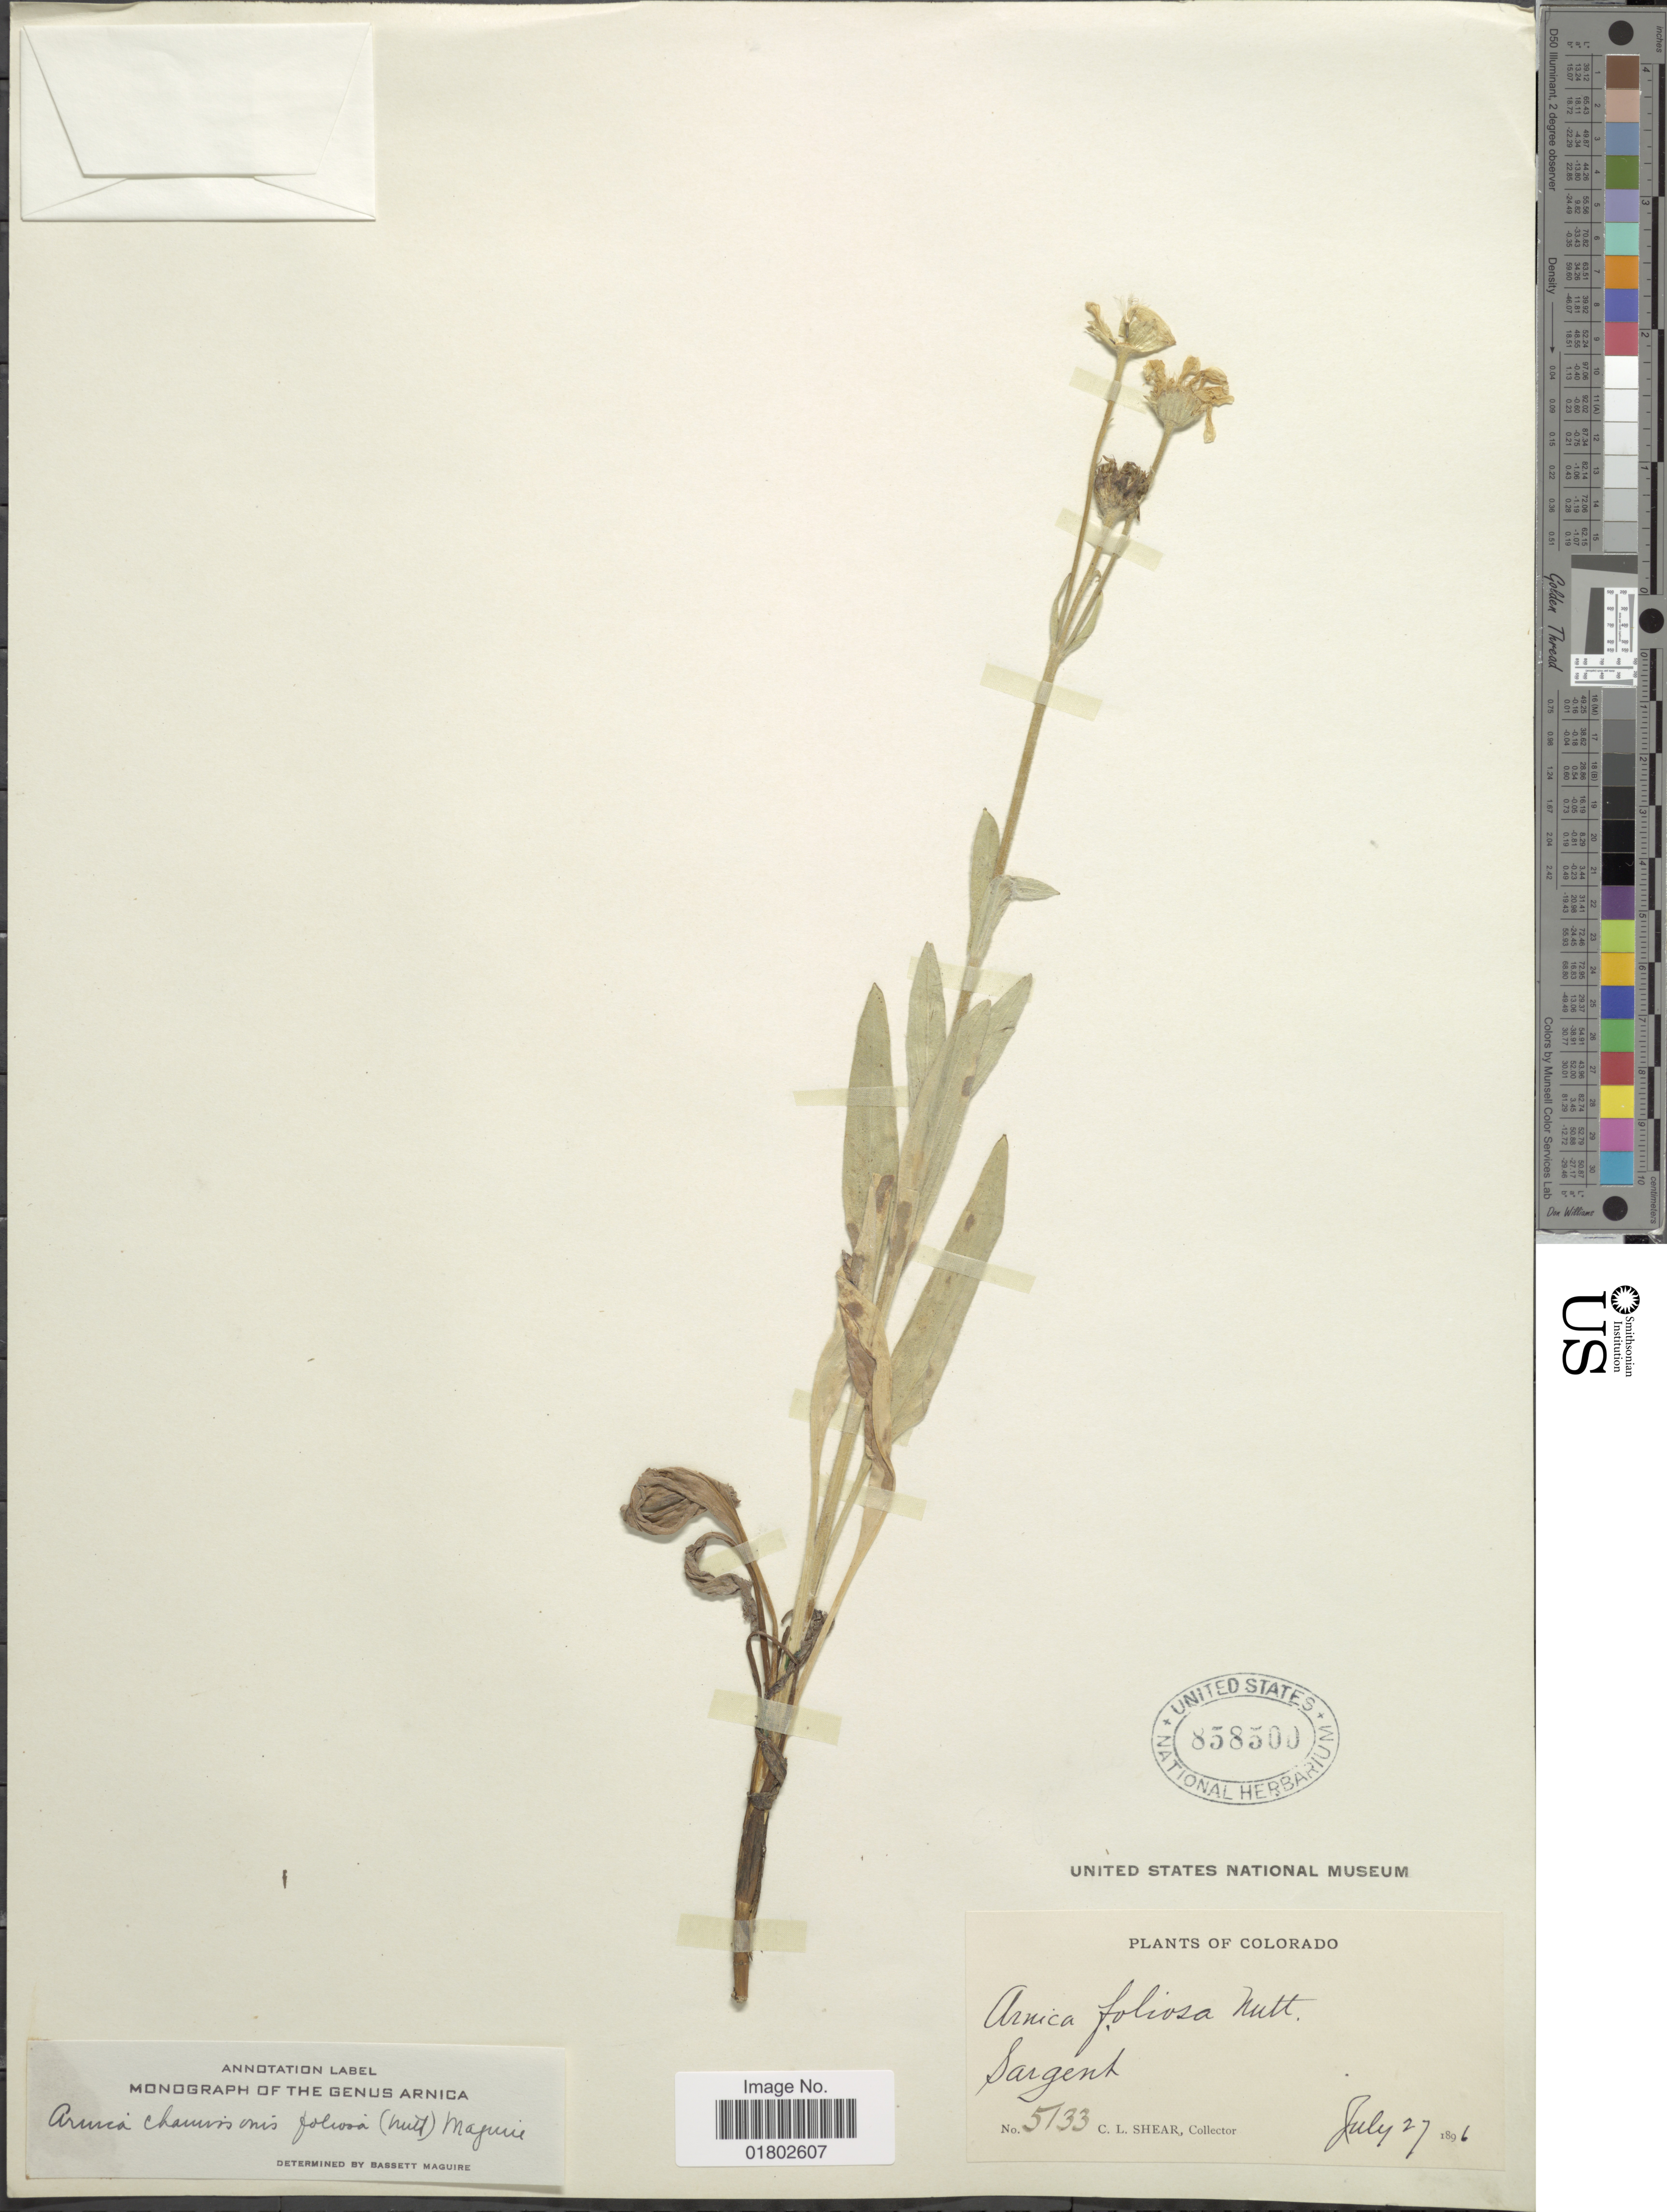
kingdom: Plantae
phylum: Tracheophyta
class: Magnoliopsida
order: Asterales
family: Asteraceae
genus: Arnica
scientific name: Arnica chamissonis subsp. foliosa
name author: (Nutt.) Maguire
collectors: C. L. Shear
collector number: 5133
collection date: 1896-07-27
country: United States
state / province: Colorado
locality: Sargent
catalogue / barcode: US 858500